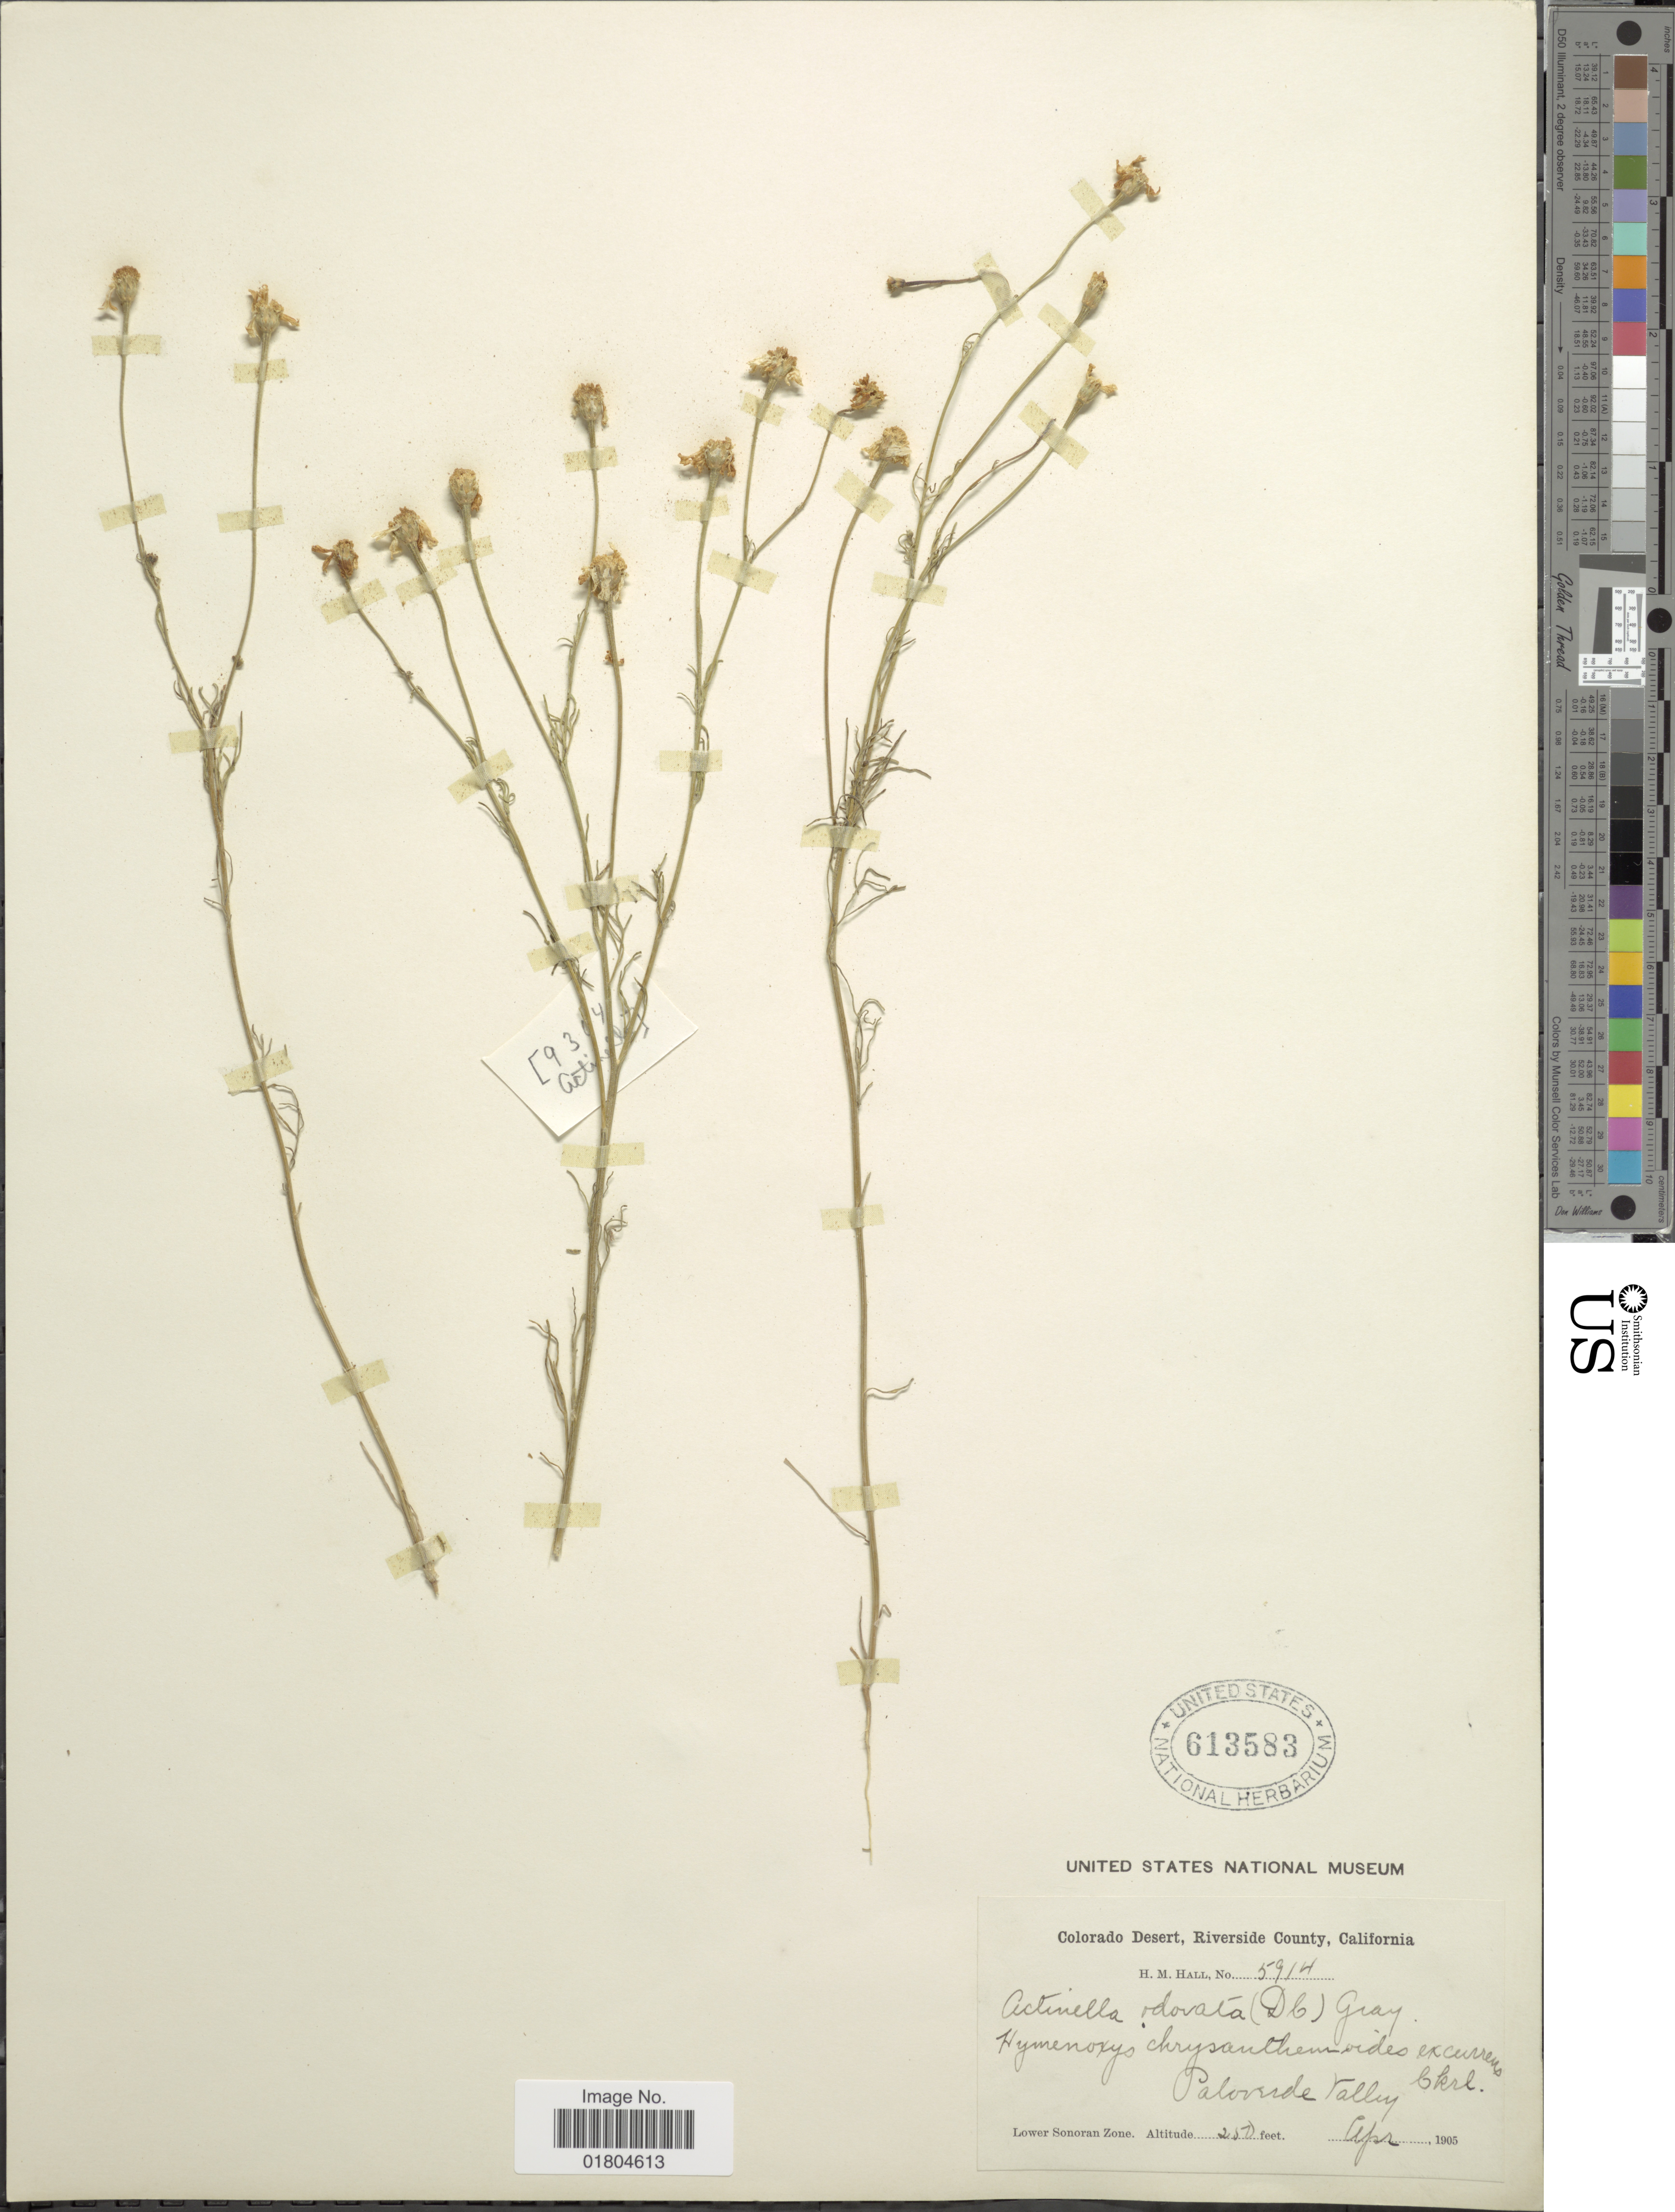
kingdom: Plantae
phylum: Tracheophyta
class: Magnoliopsida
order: Asterales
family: Asteraceae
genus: Hymenoxys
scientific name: Hymenoxys odorata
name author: DC.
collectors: H. M. Hall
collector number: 5914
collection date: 1905-04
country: United States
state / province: California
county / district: Riverside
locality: Colorado Desert, Riverside County. Palo Verde Valley. Lower Sonoran Zone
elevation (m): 76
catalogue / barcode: US 613583